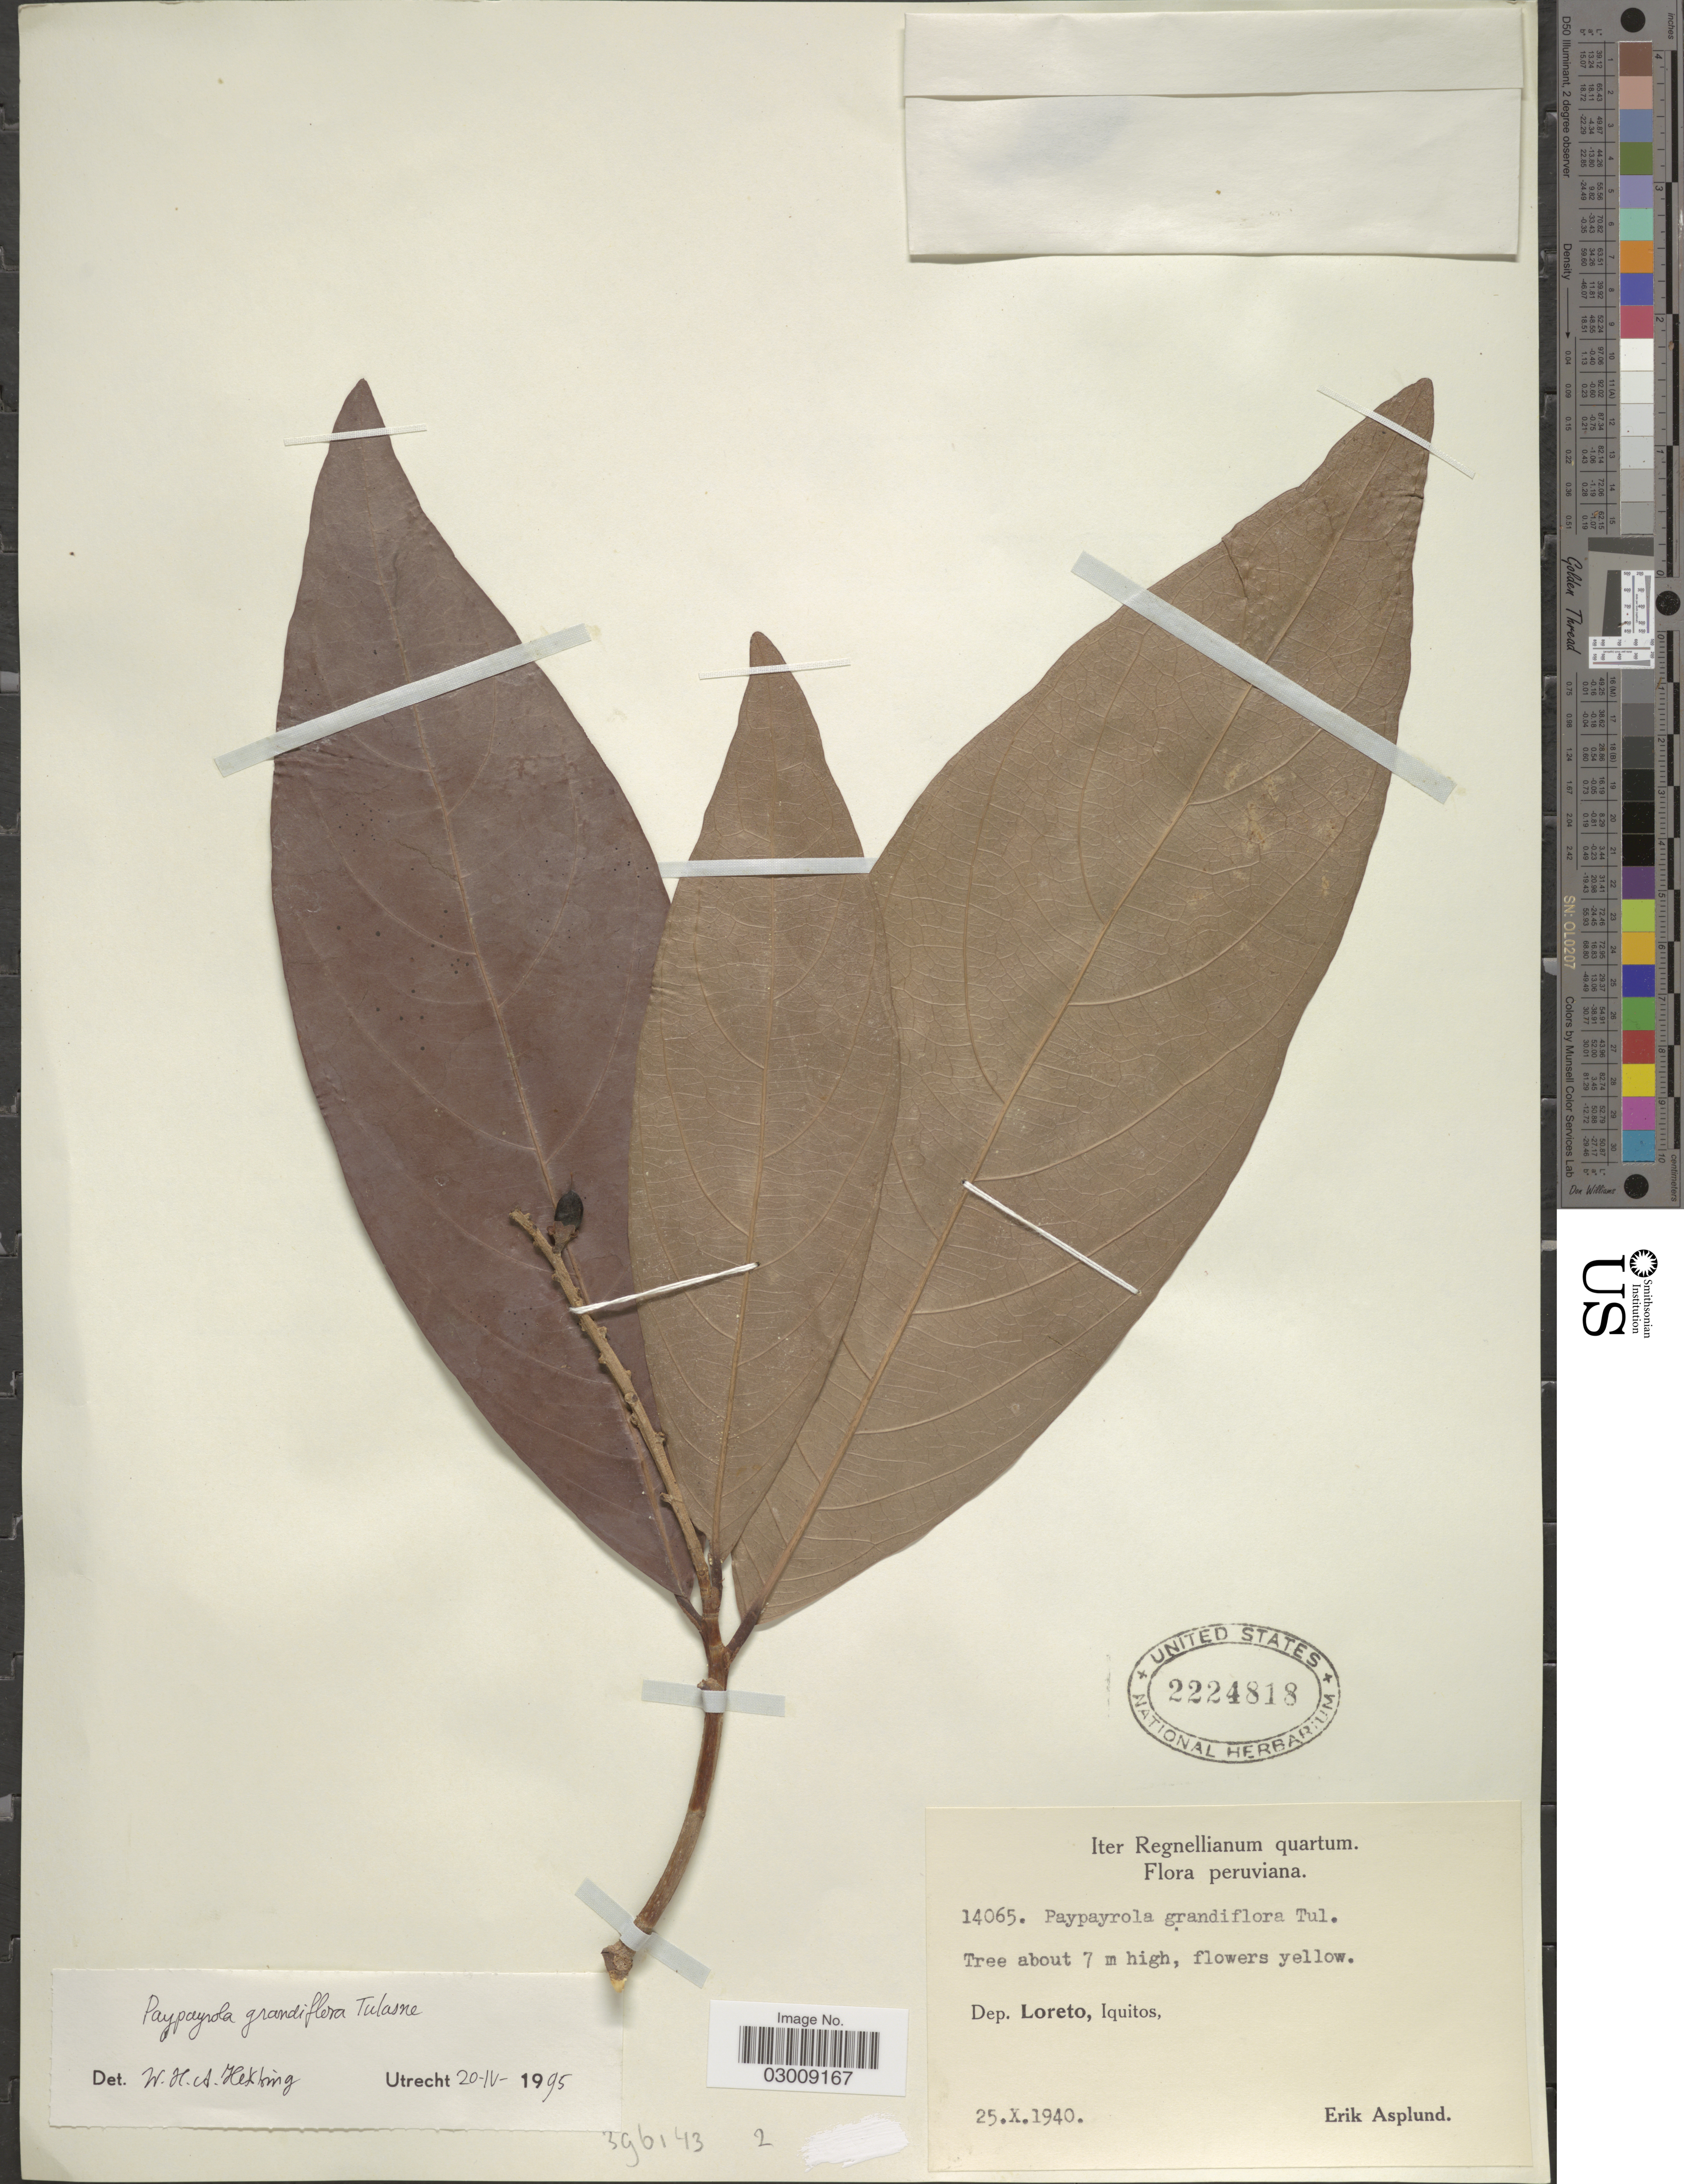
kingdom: Plantae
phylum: Tracheophyta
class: Magnoliopsida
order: Malpighiales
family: Violaceae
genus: Paypayrola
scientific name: Paypayrola grandiflora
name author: Tul.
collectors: E. Asplund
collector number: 14065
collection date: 1940-10-25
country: Peru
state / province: Loreto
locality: Dep. Loreto, Iquitos.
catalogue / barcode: US 2224818